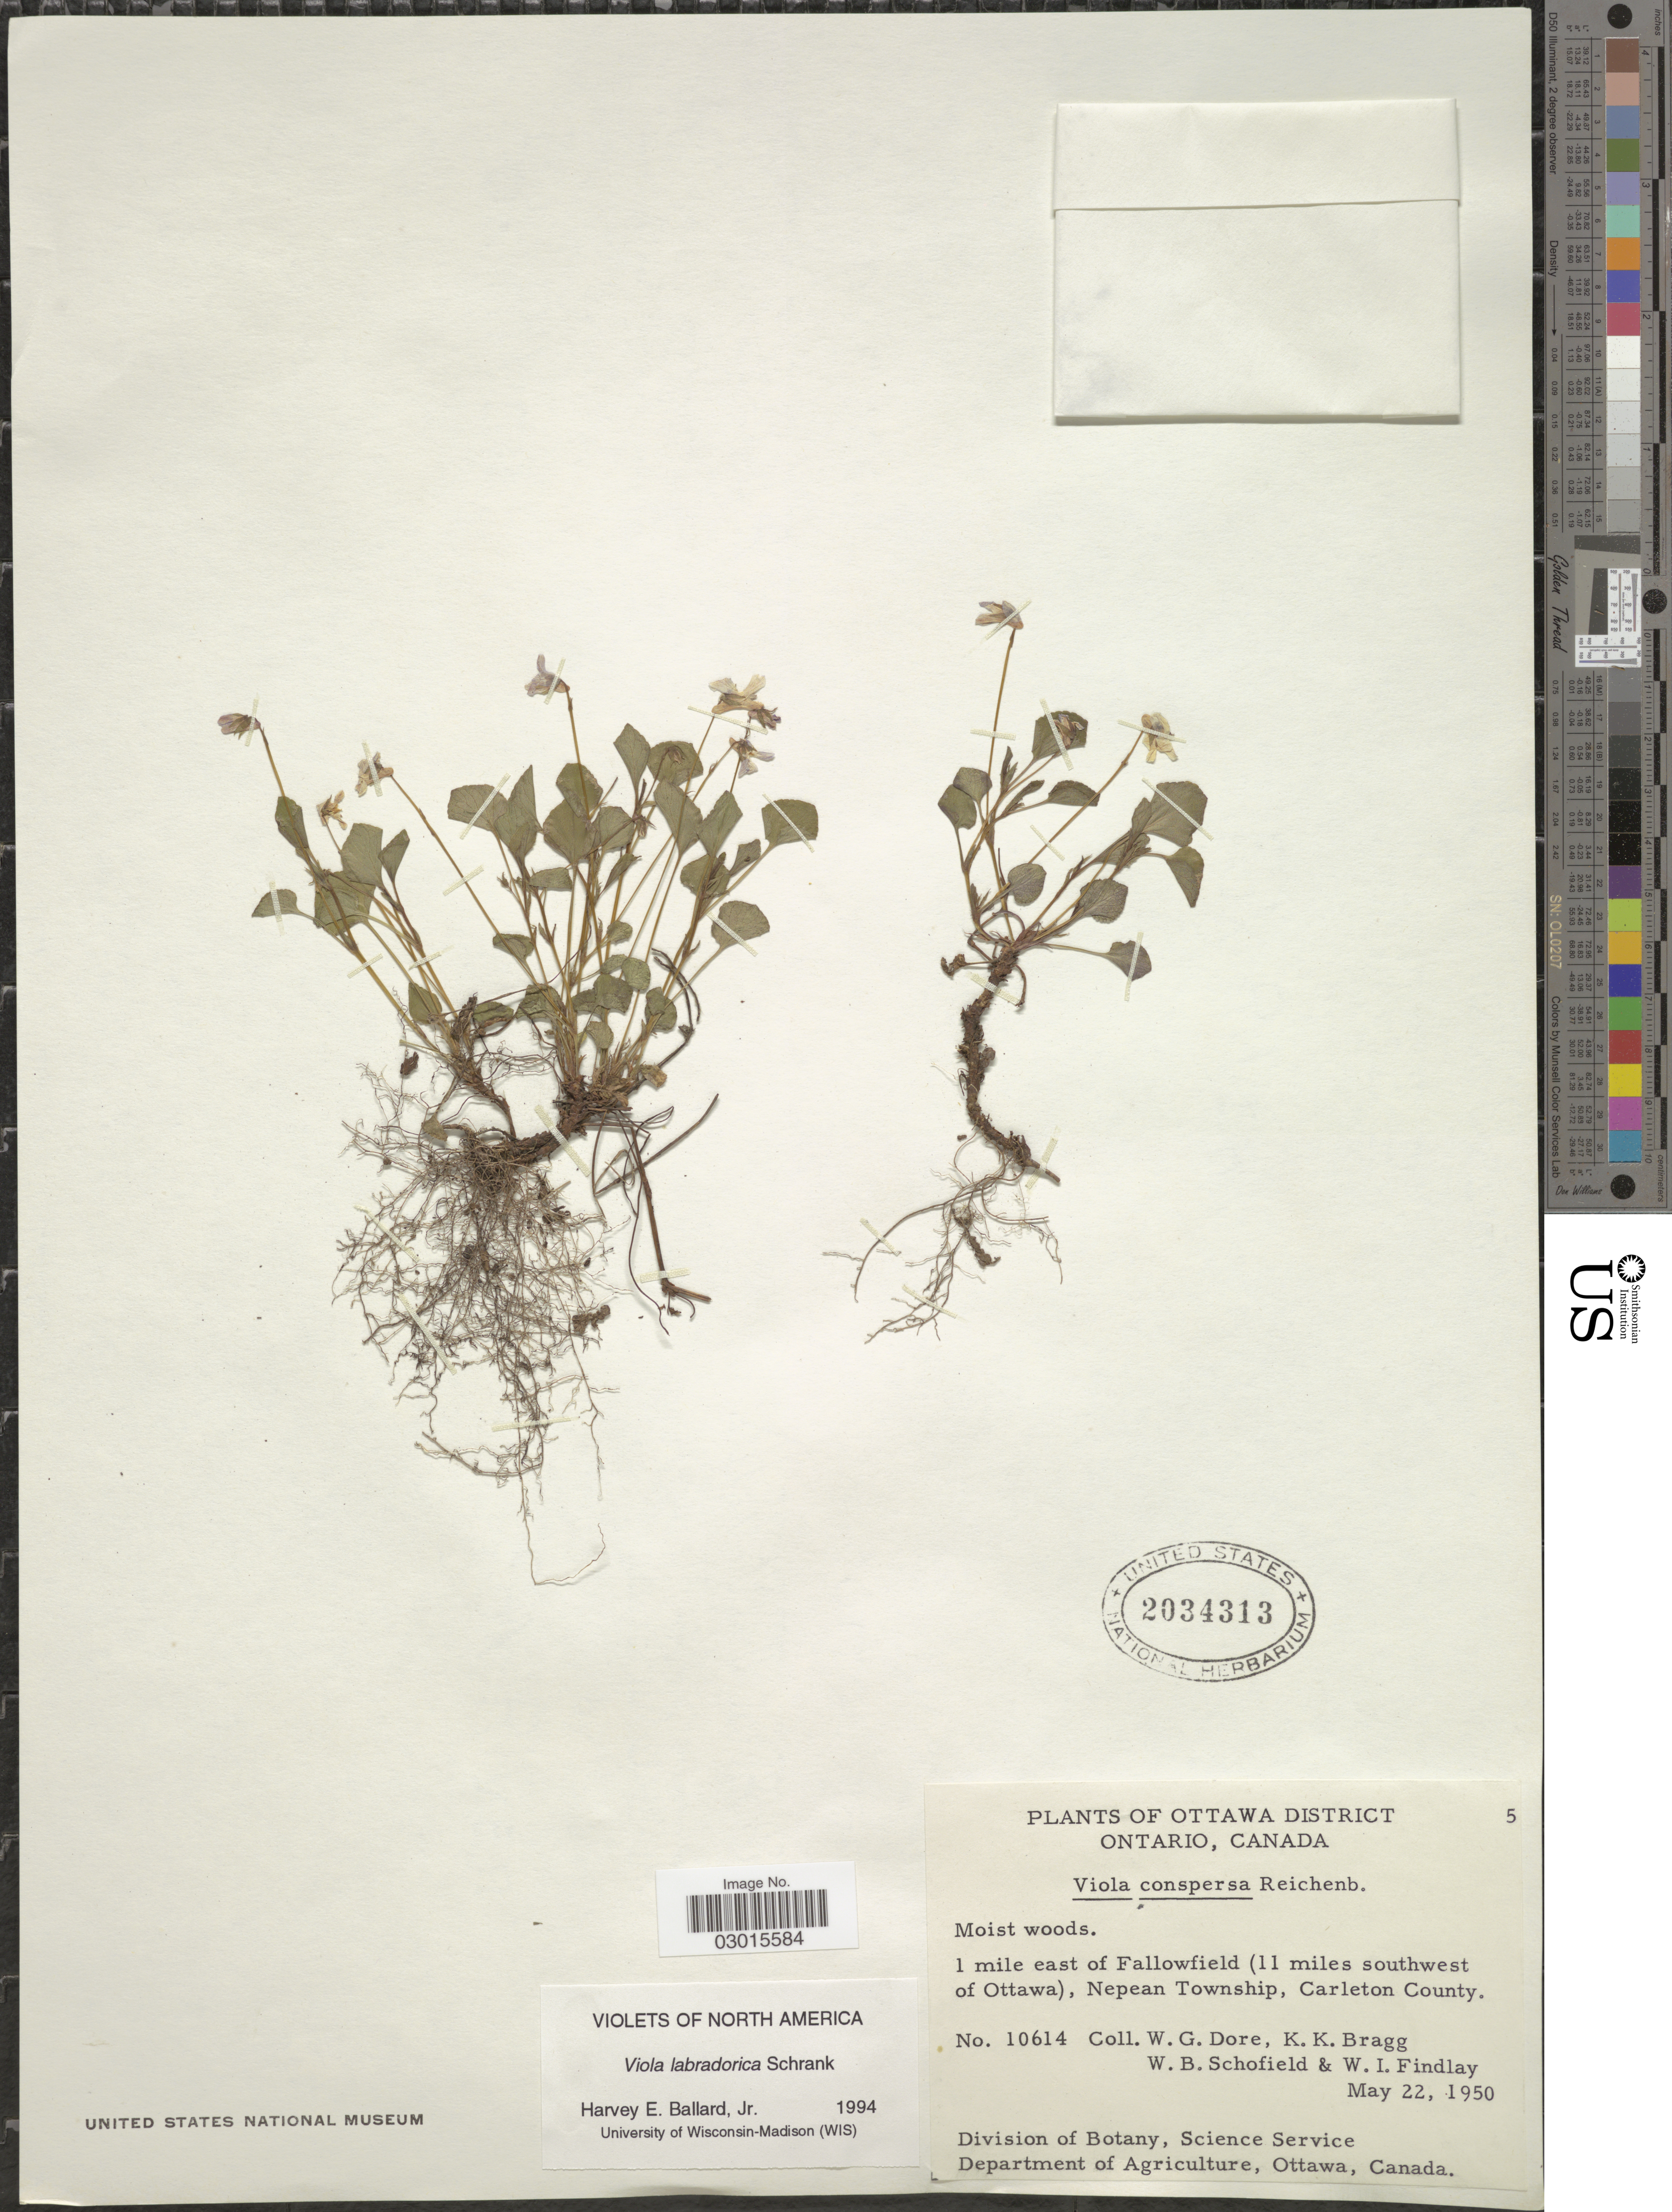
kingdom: Plantae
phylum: Tracheophyta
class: Magnoliopsida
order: Malpighiales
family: Violaceae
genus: Viola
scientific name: Viola labradorica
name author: Schrank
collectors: W. Dore, K. Bragg, W. Schofield & W. Findlay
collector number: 10614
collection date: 1950-05-22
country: Canada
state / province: Ontario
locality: Ottawa District. 1 mile east of Fallowfield (11 miles southwest of Ottawa), Nepean Township, Carleton County.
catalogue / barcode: US 2034313